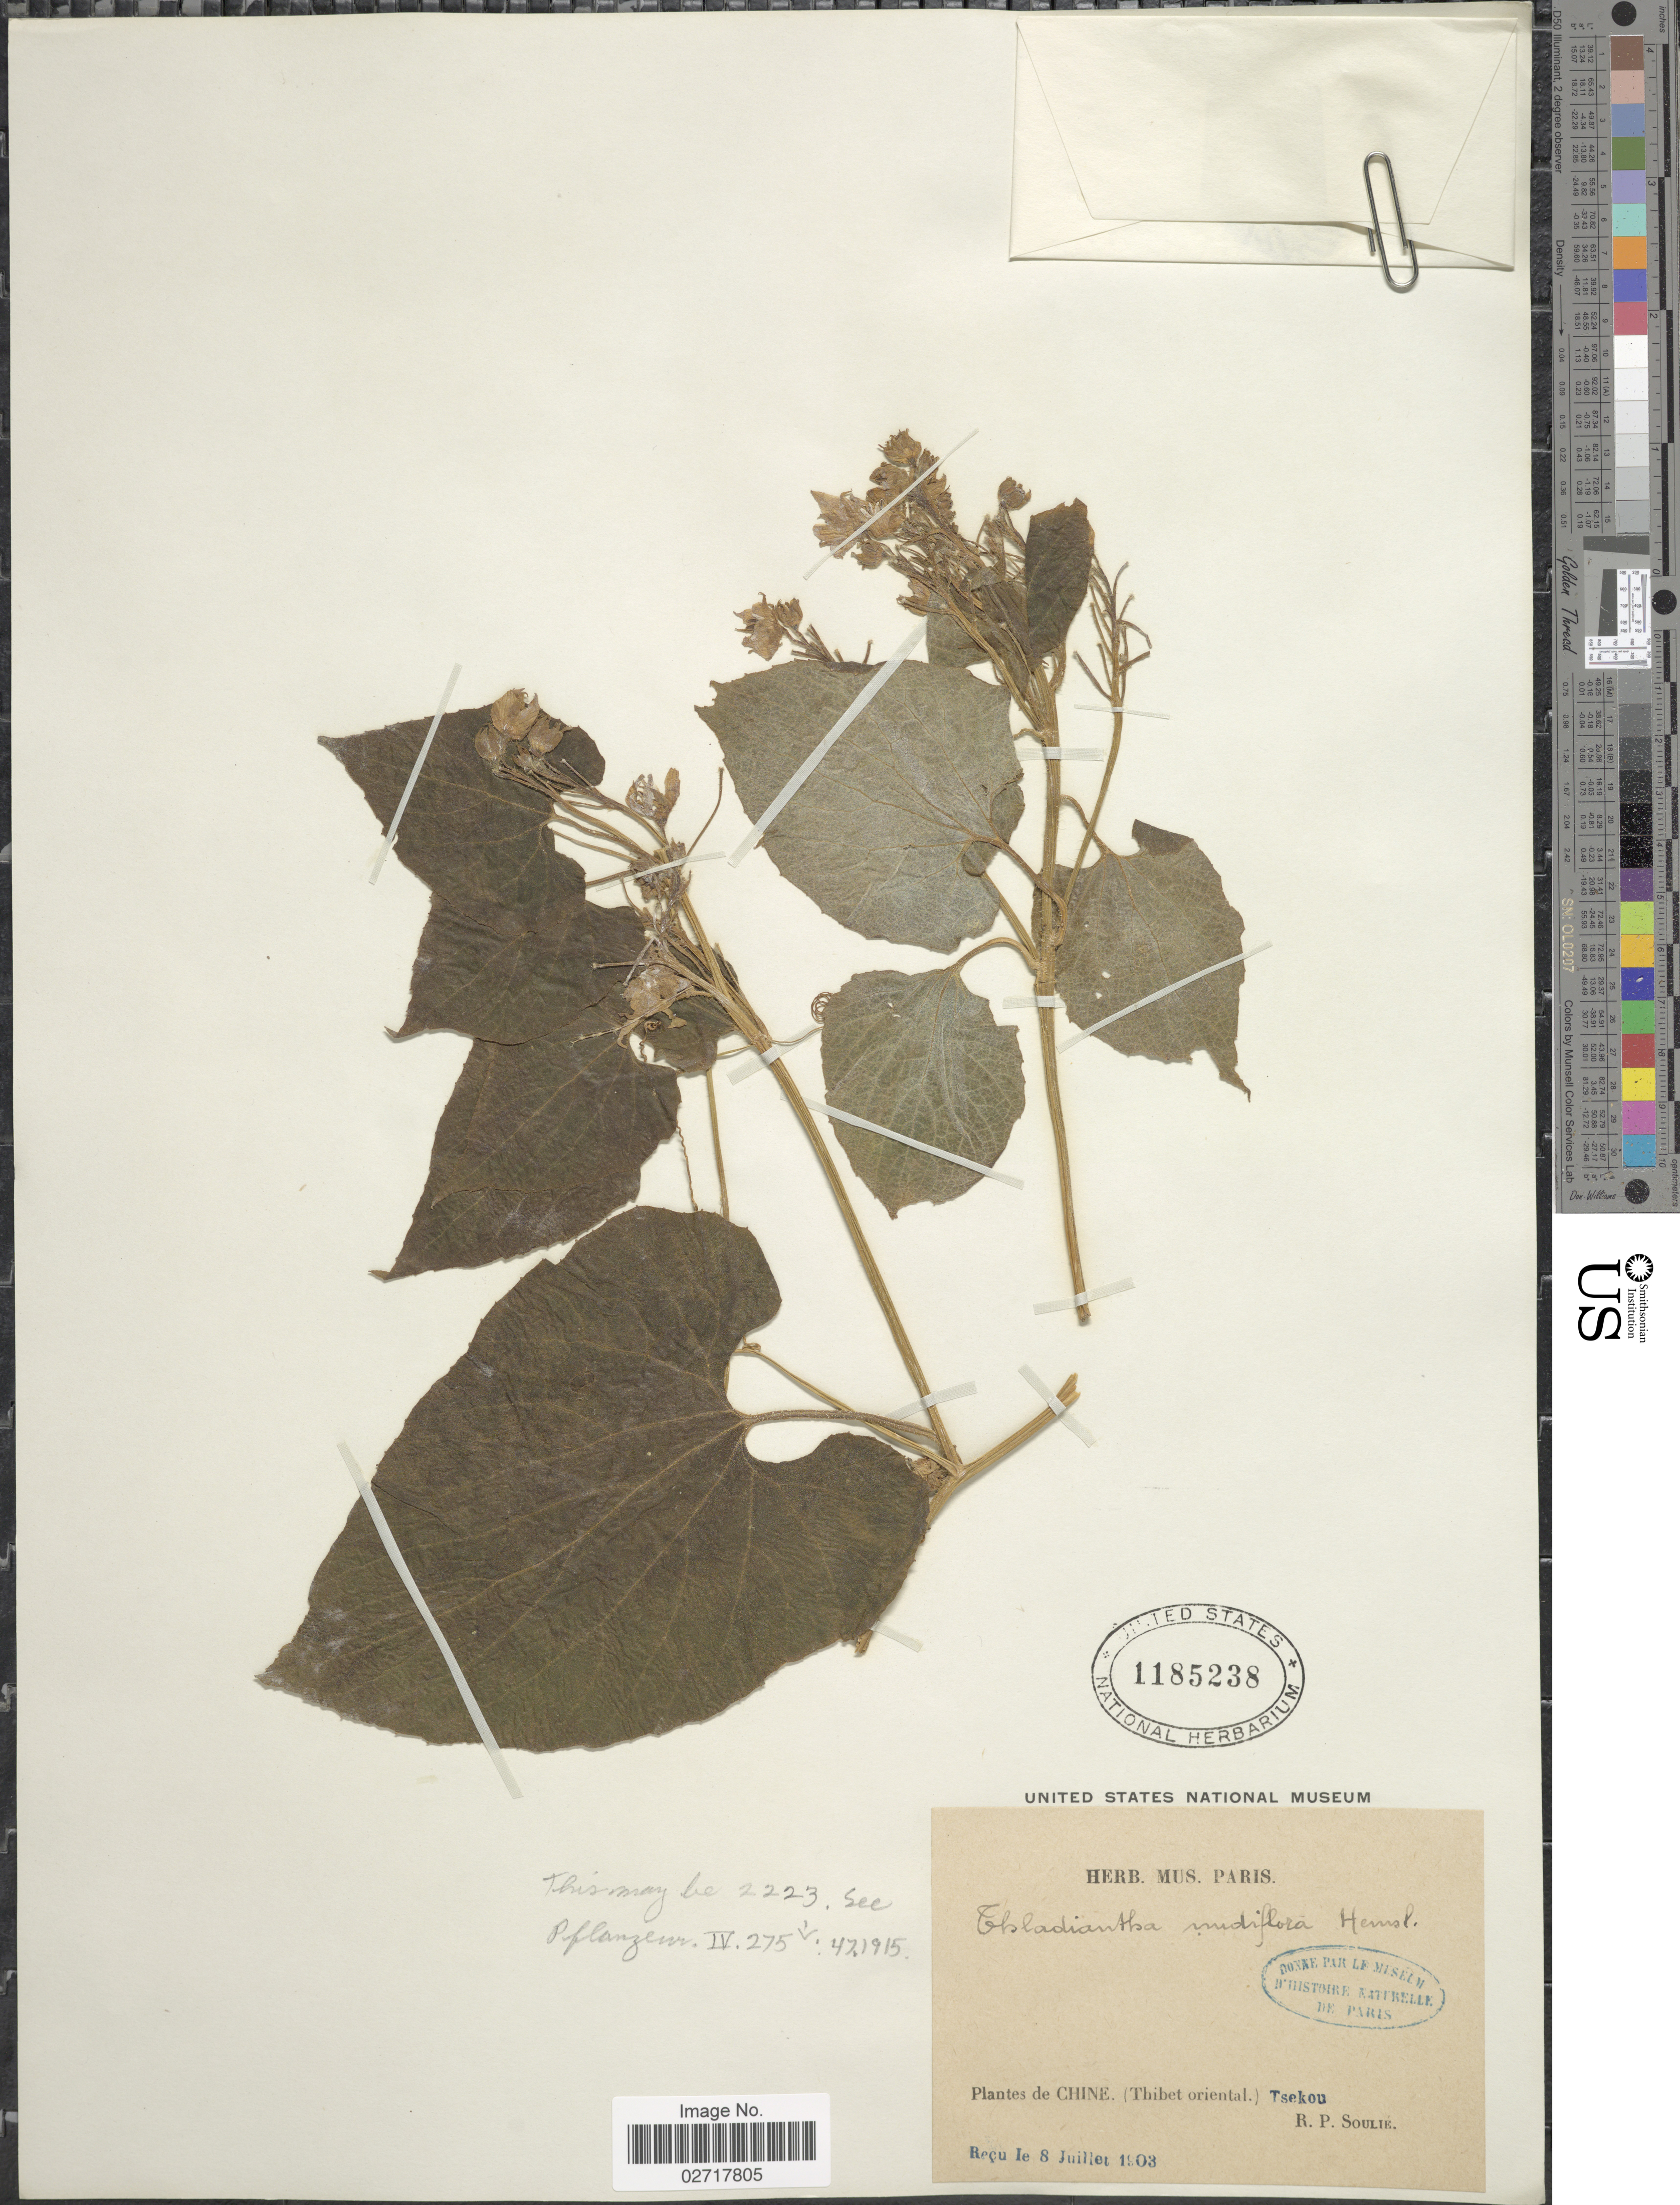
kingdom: Plantae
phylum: Tracheophyta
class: Magnoliopsida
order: Cucurbitales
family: Cucurbitaceae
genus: Thladiantha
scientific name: Thladiantha nudiflora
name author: Hemsl.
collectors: R. Soulié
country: China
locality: Thibet oriental. Tsekou.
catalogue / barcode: US 1185238